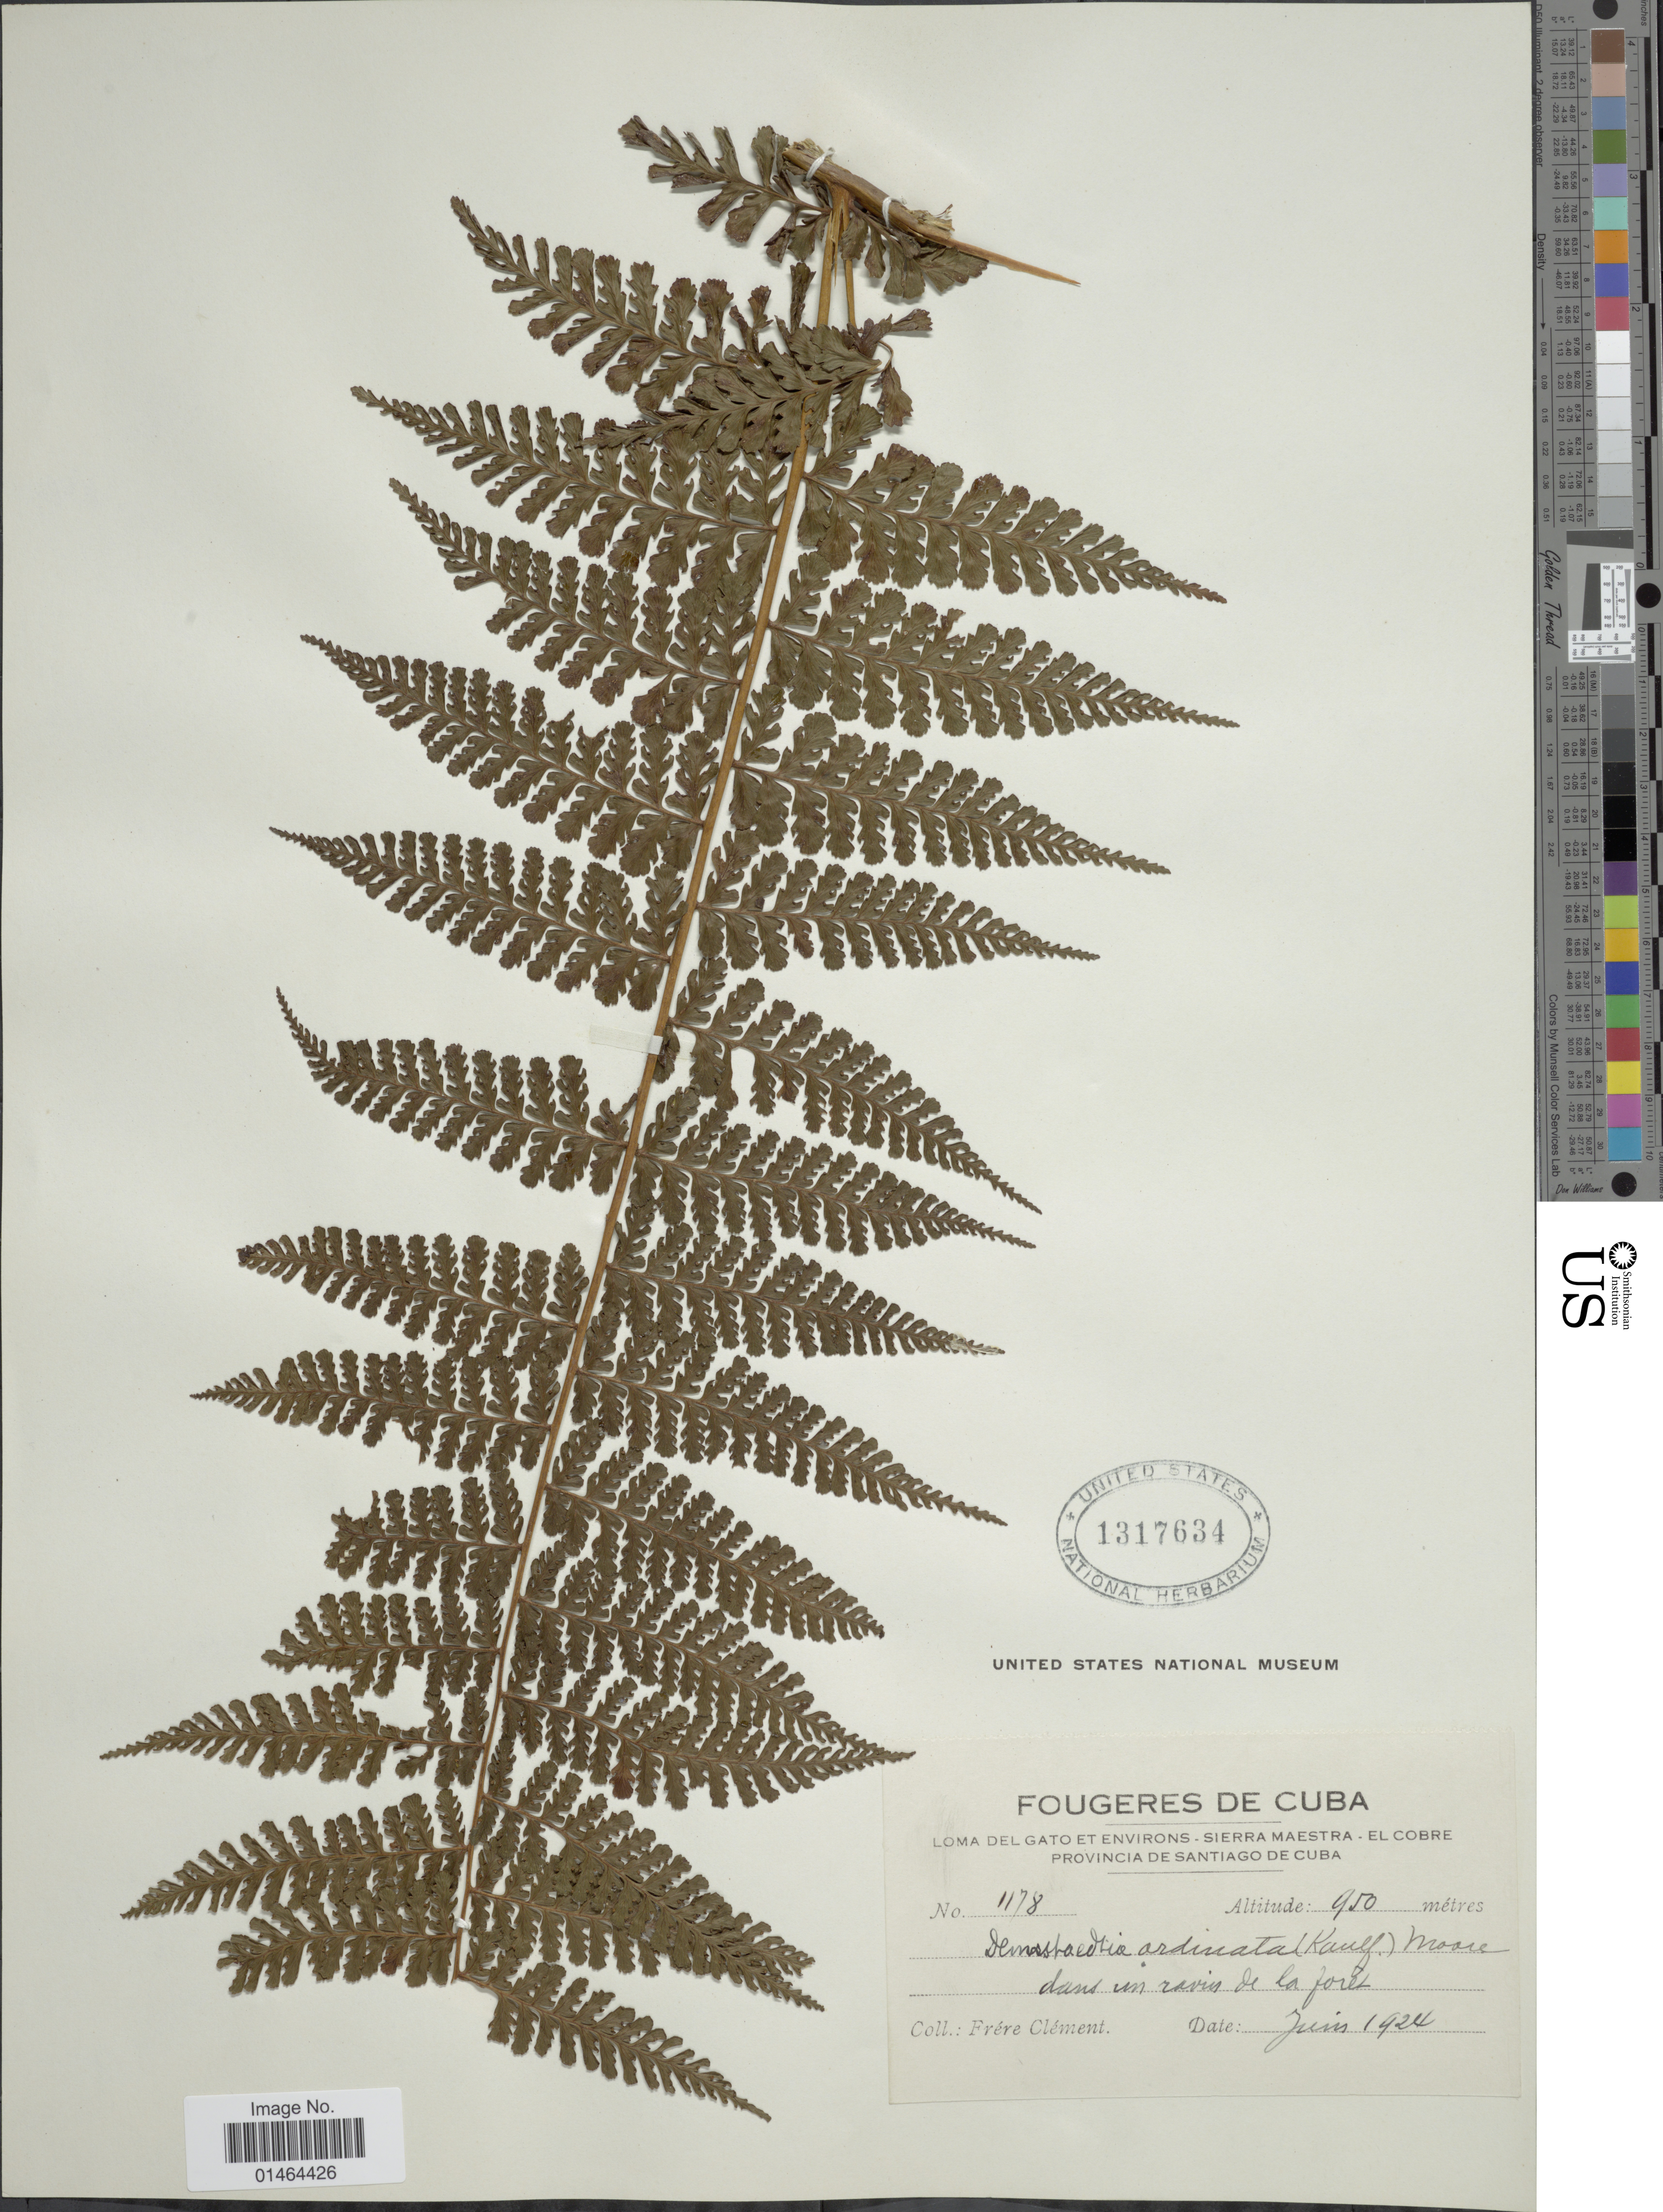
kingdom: Plantae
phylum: Tracheophyta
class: Polypodiopsida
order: Polypodiales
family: Dennstaedtiaceae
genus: Dennstaedtia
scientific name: Dennstaedtia dissecta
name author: (Sw.) T. Moore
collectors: B. Clement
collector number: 1178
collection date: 1924-06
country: Cuba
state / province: Santiago de Cuba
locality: Loma del Gato et environs - Sierra Maestra - el Cobre provincia de Santiago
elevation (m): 950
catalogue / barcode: US 1317634